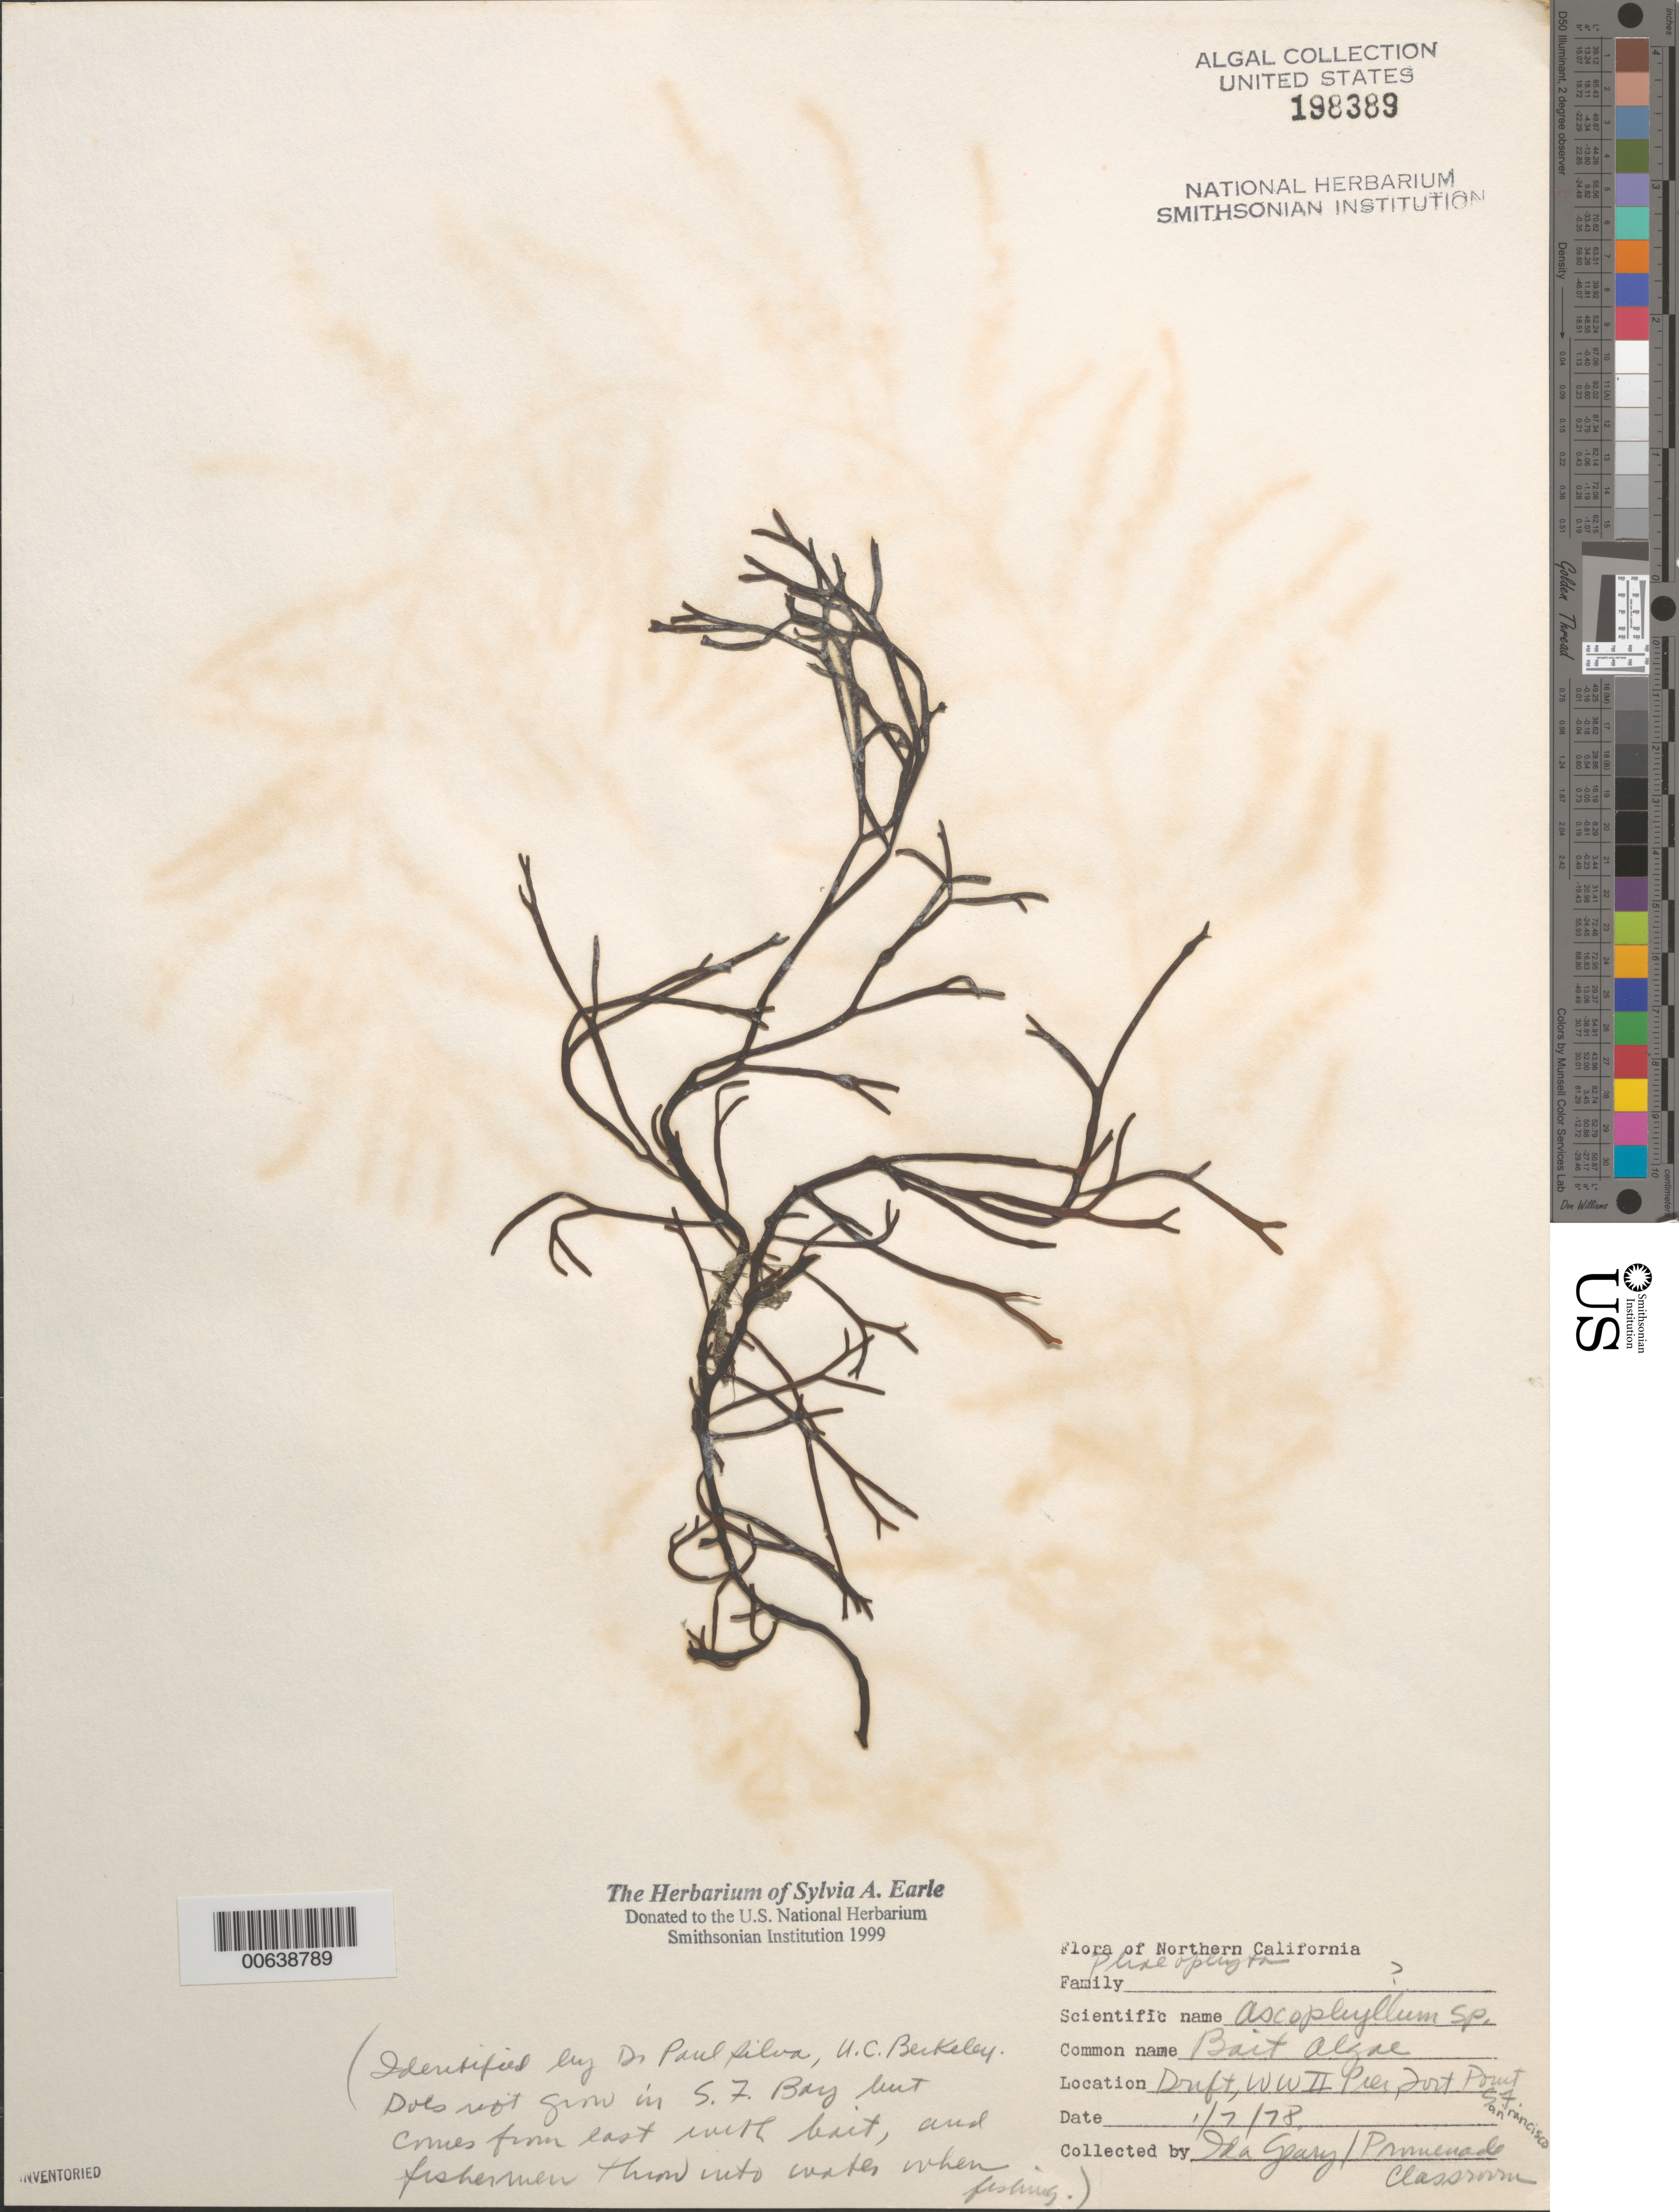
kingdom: Chromista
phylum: Ochrophyta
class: Phaeophyceae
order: Fucales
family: Fucaceae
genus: Ascophyllum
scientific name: Ascophyllum sp.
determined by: Silva, P. C.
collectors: I. Geary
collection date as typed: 07 Jan 1978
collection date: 1978-01-07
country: United States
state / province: California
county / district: San Francisco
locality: San Francisco, Fort Point, World War II Pier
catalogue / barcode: US 198389